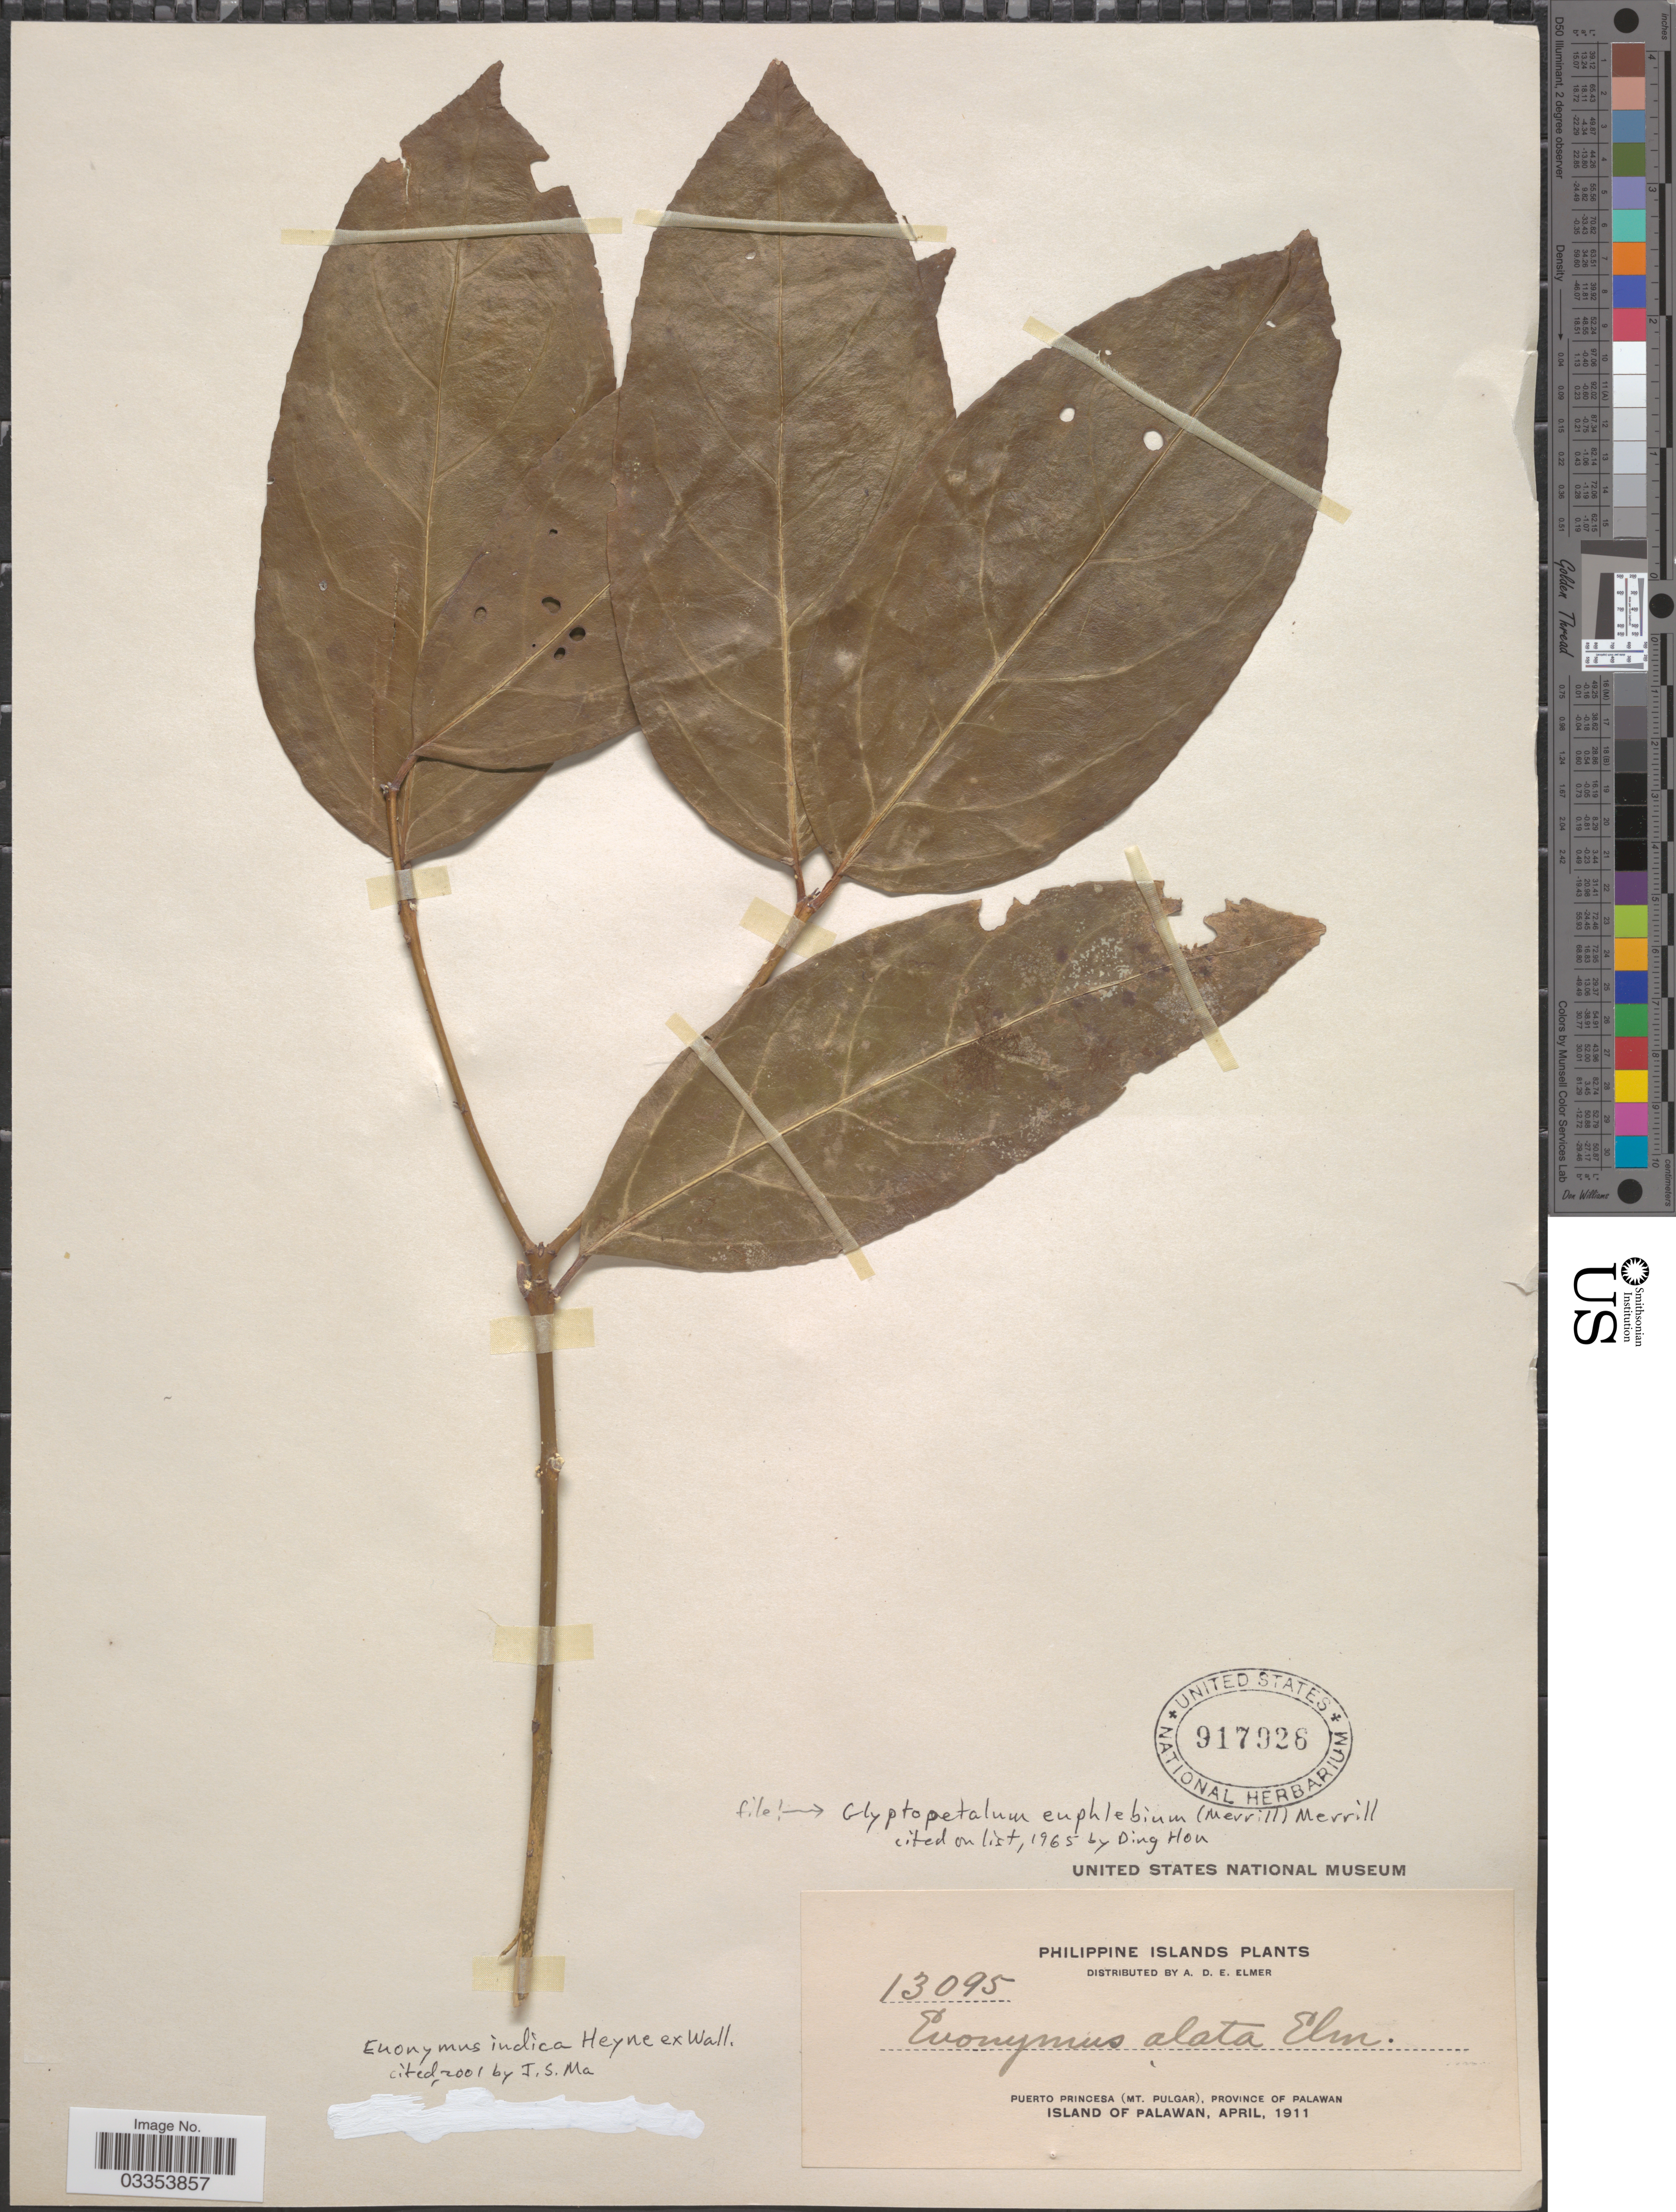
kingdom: Plantae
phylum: Tracheophyta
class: Magnoliopsida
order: Celastrales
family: Celastraceae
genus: Glyptopetalum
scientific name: Glyptopetalum euphlebium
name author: Merr.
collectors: A. D. E. Elmer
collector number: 13095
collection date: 1911-04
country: Philippines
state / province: Mimaropa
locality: Philippine Islands. Puerto Princesa (Mt. Pulgar), Island of Palawan.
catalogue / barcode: US 917926